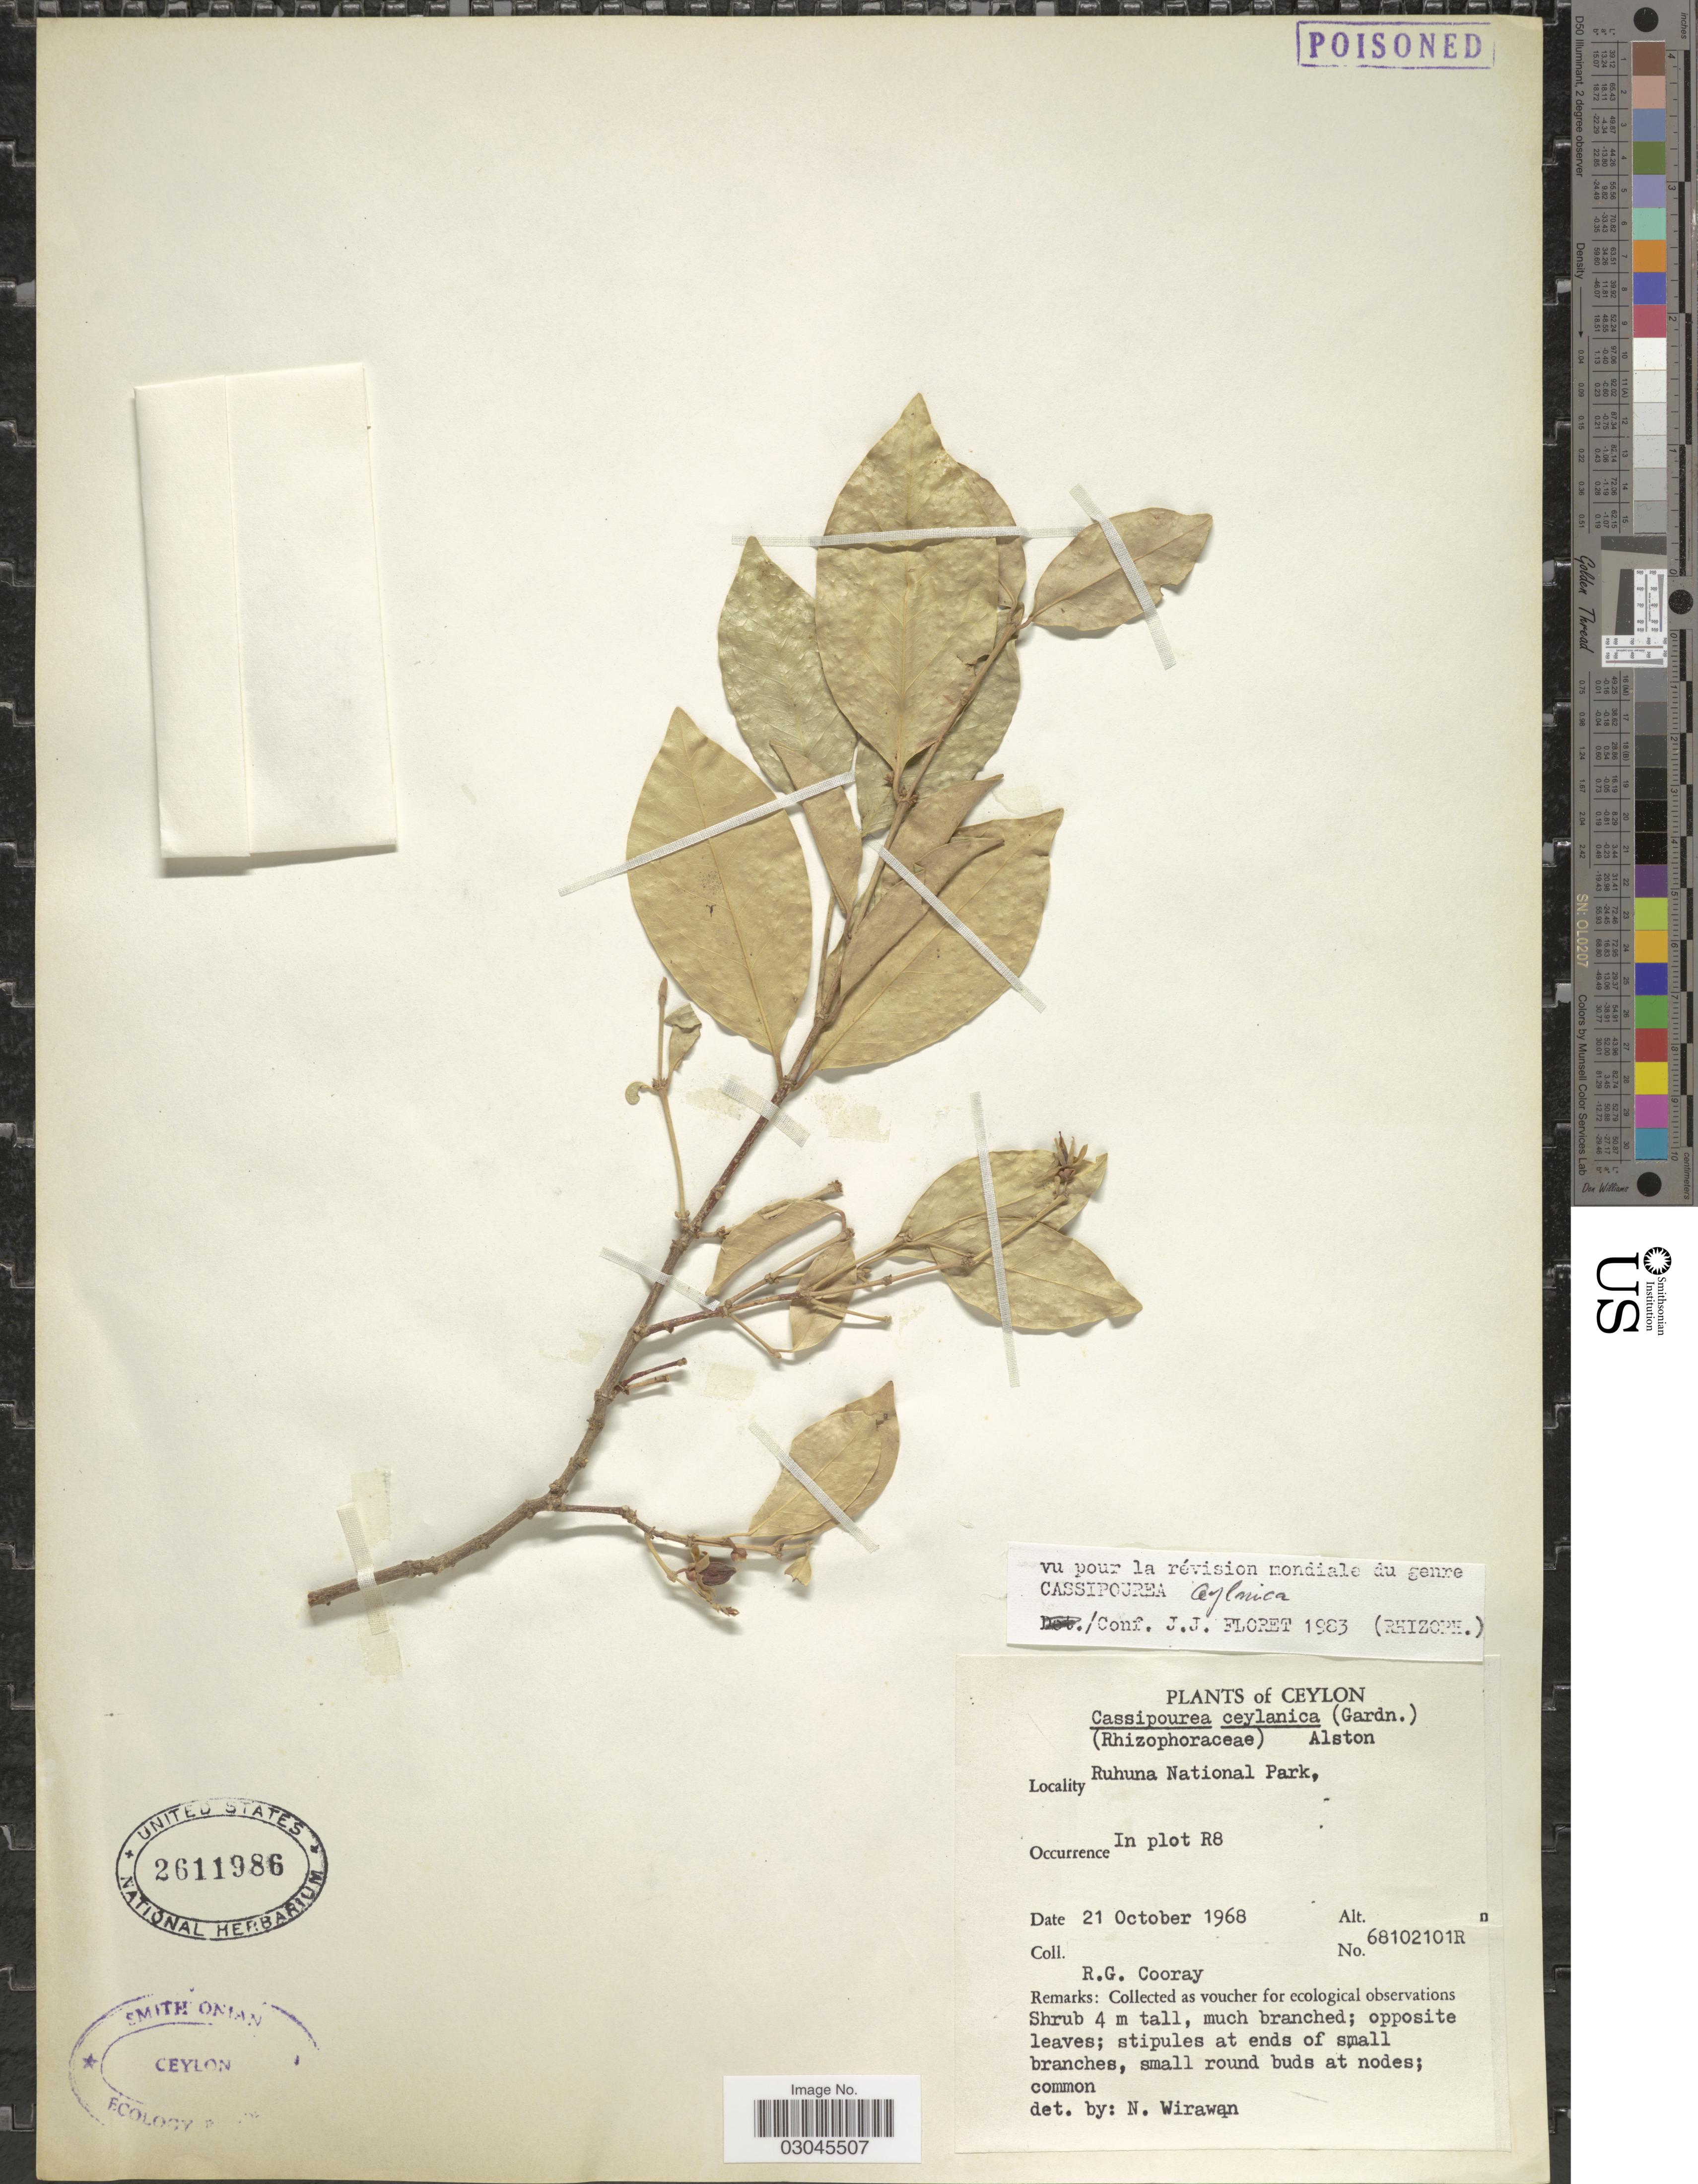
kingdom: Plantae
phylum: Tracheophyta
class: Magnoliopsida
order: Malpighiales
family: Rhizophoraceae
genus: Cassipourea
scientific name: Cassipourea ceylanica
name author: (Gardner) Alston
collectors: R. Cooray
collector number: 68102101R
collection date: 1968-10-21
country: Sri Lanka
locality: Ceylon. Ruhuna National Park. In plot R8.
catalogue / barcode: US 2611986